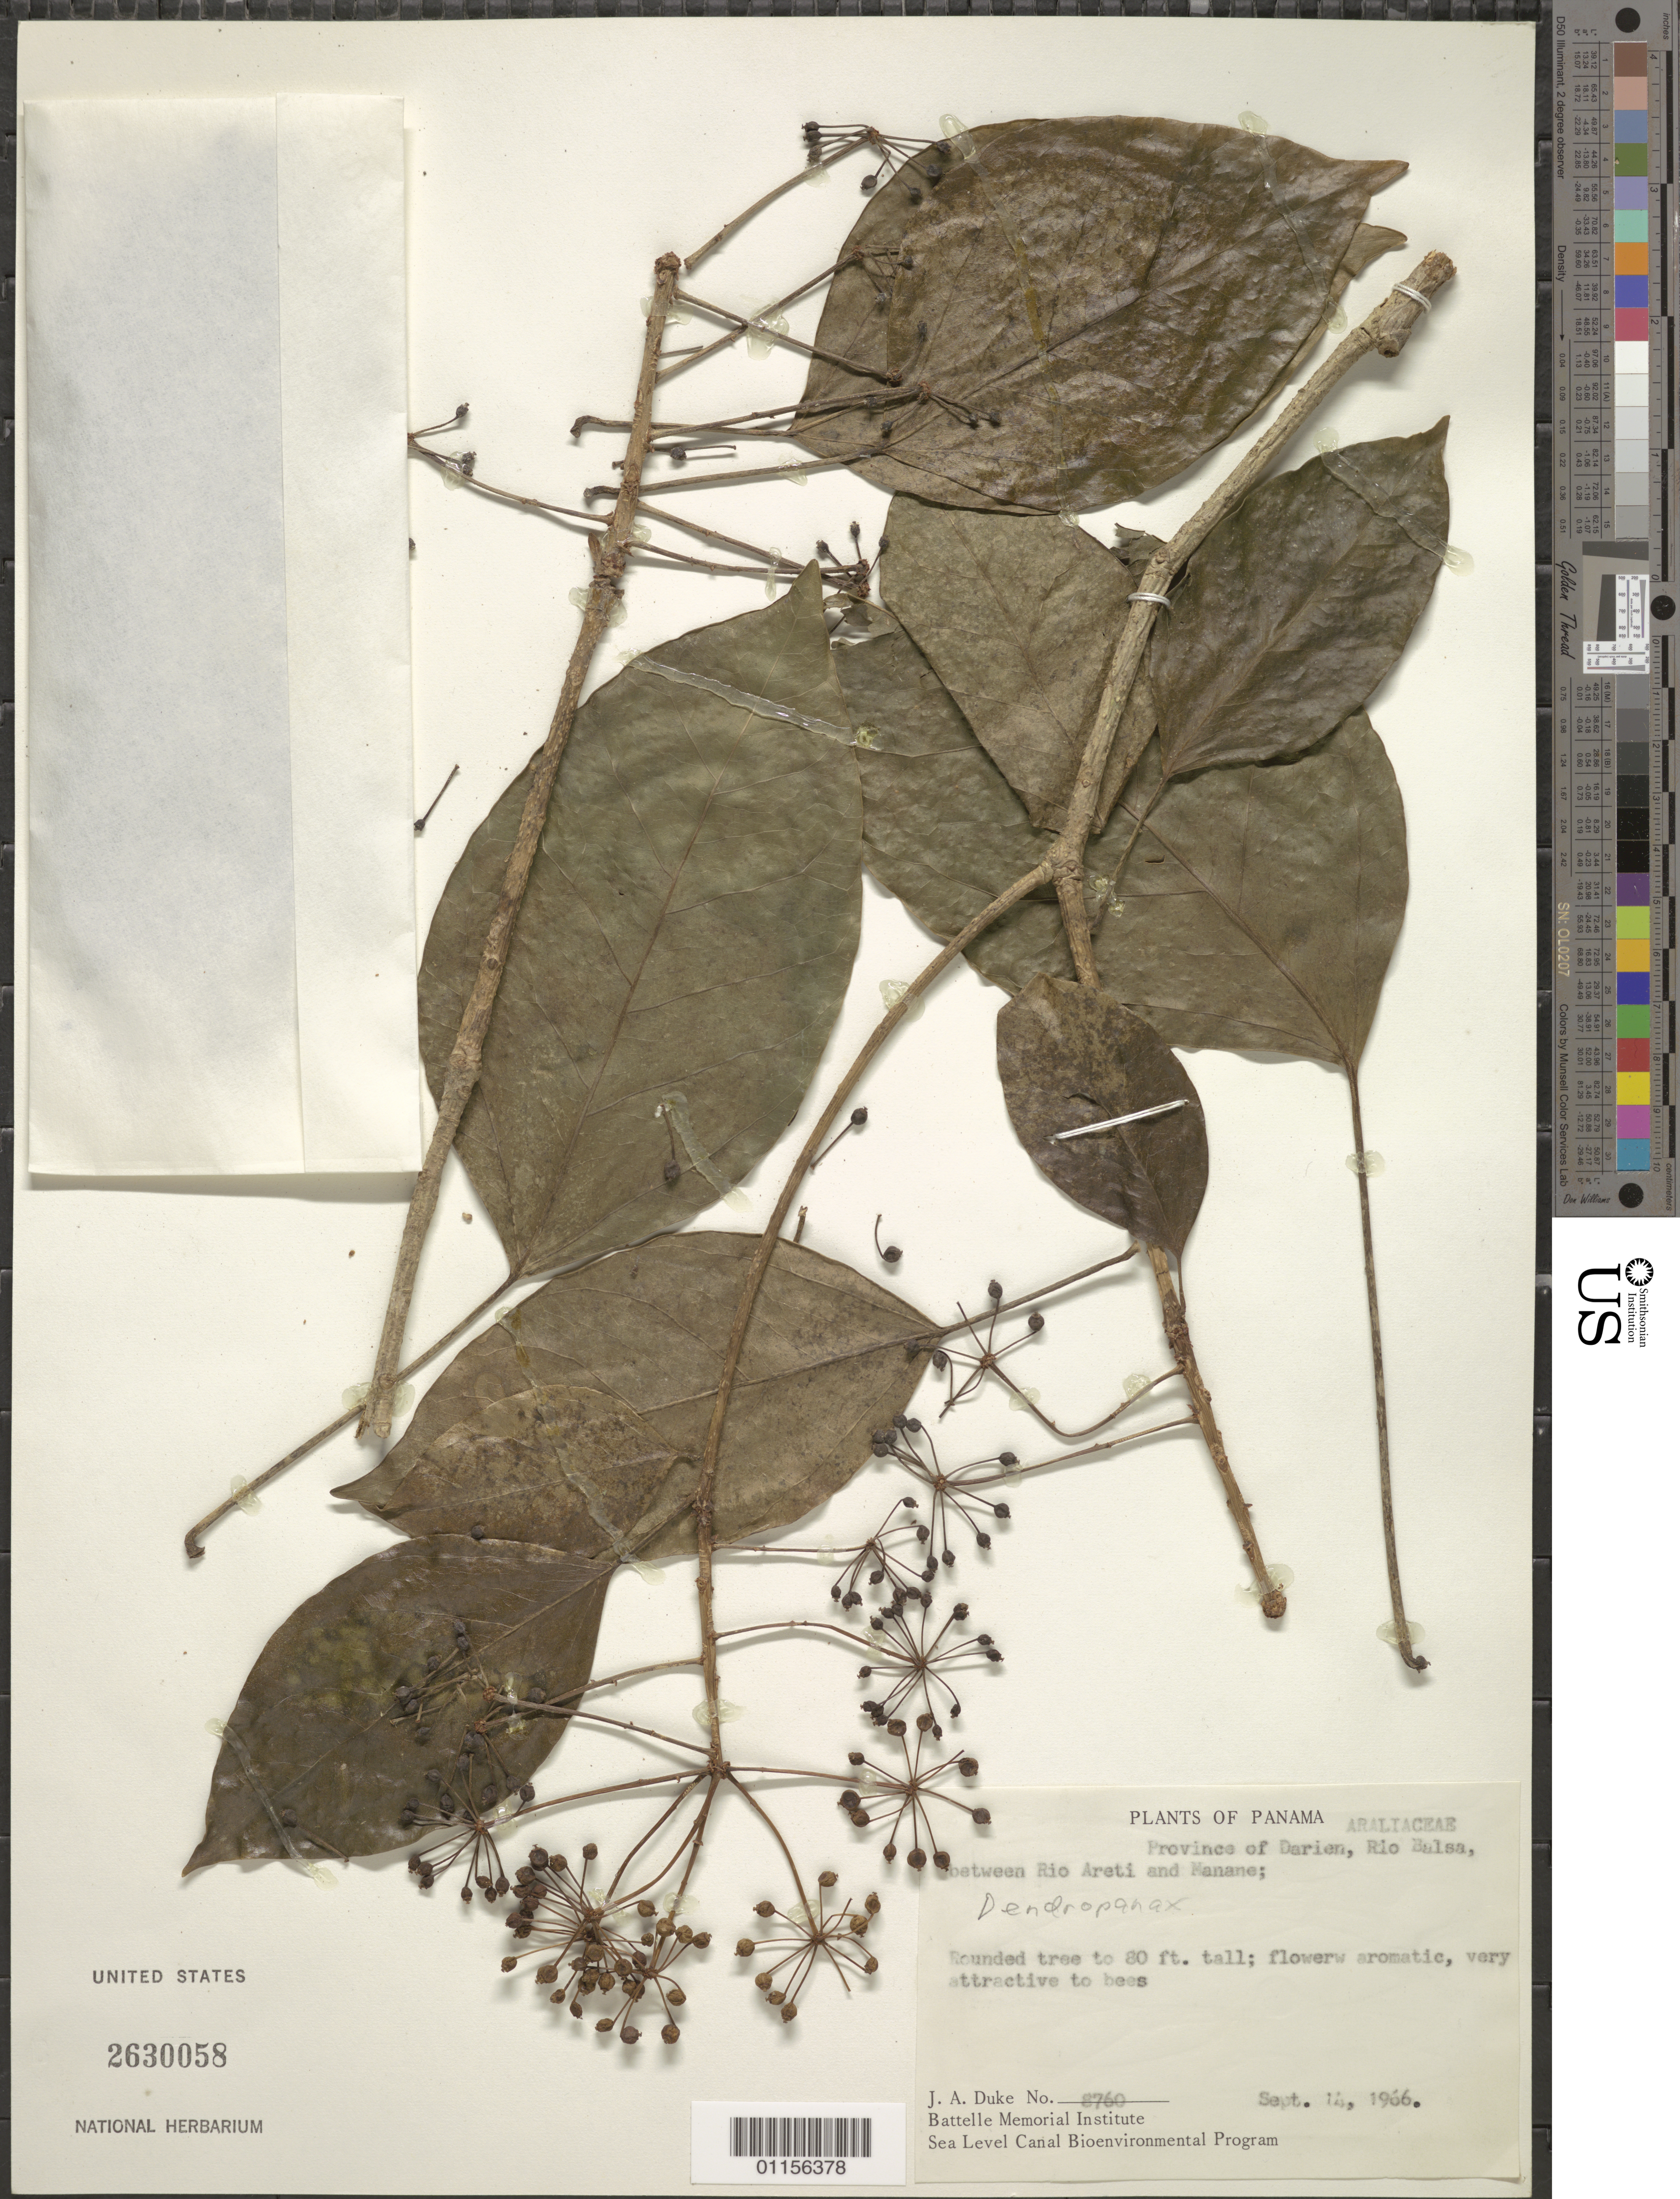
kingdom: Plantae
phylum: Tracheophyta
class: Magnoliopsida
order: Apiales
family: Araliaceae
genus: Dendropanax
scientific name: Dendropanax sp.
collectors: J. A. Duke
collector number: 8760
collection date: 1966-09-14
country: Panama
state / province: Darién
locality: Rio Balsa, between Rio Areti and Manane.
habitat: Rounded tree.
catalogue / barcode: US 2630058